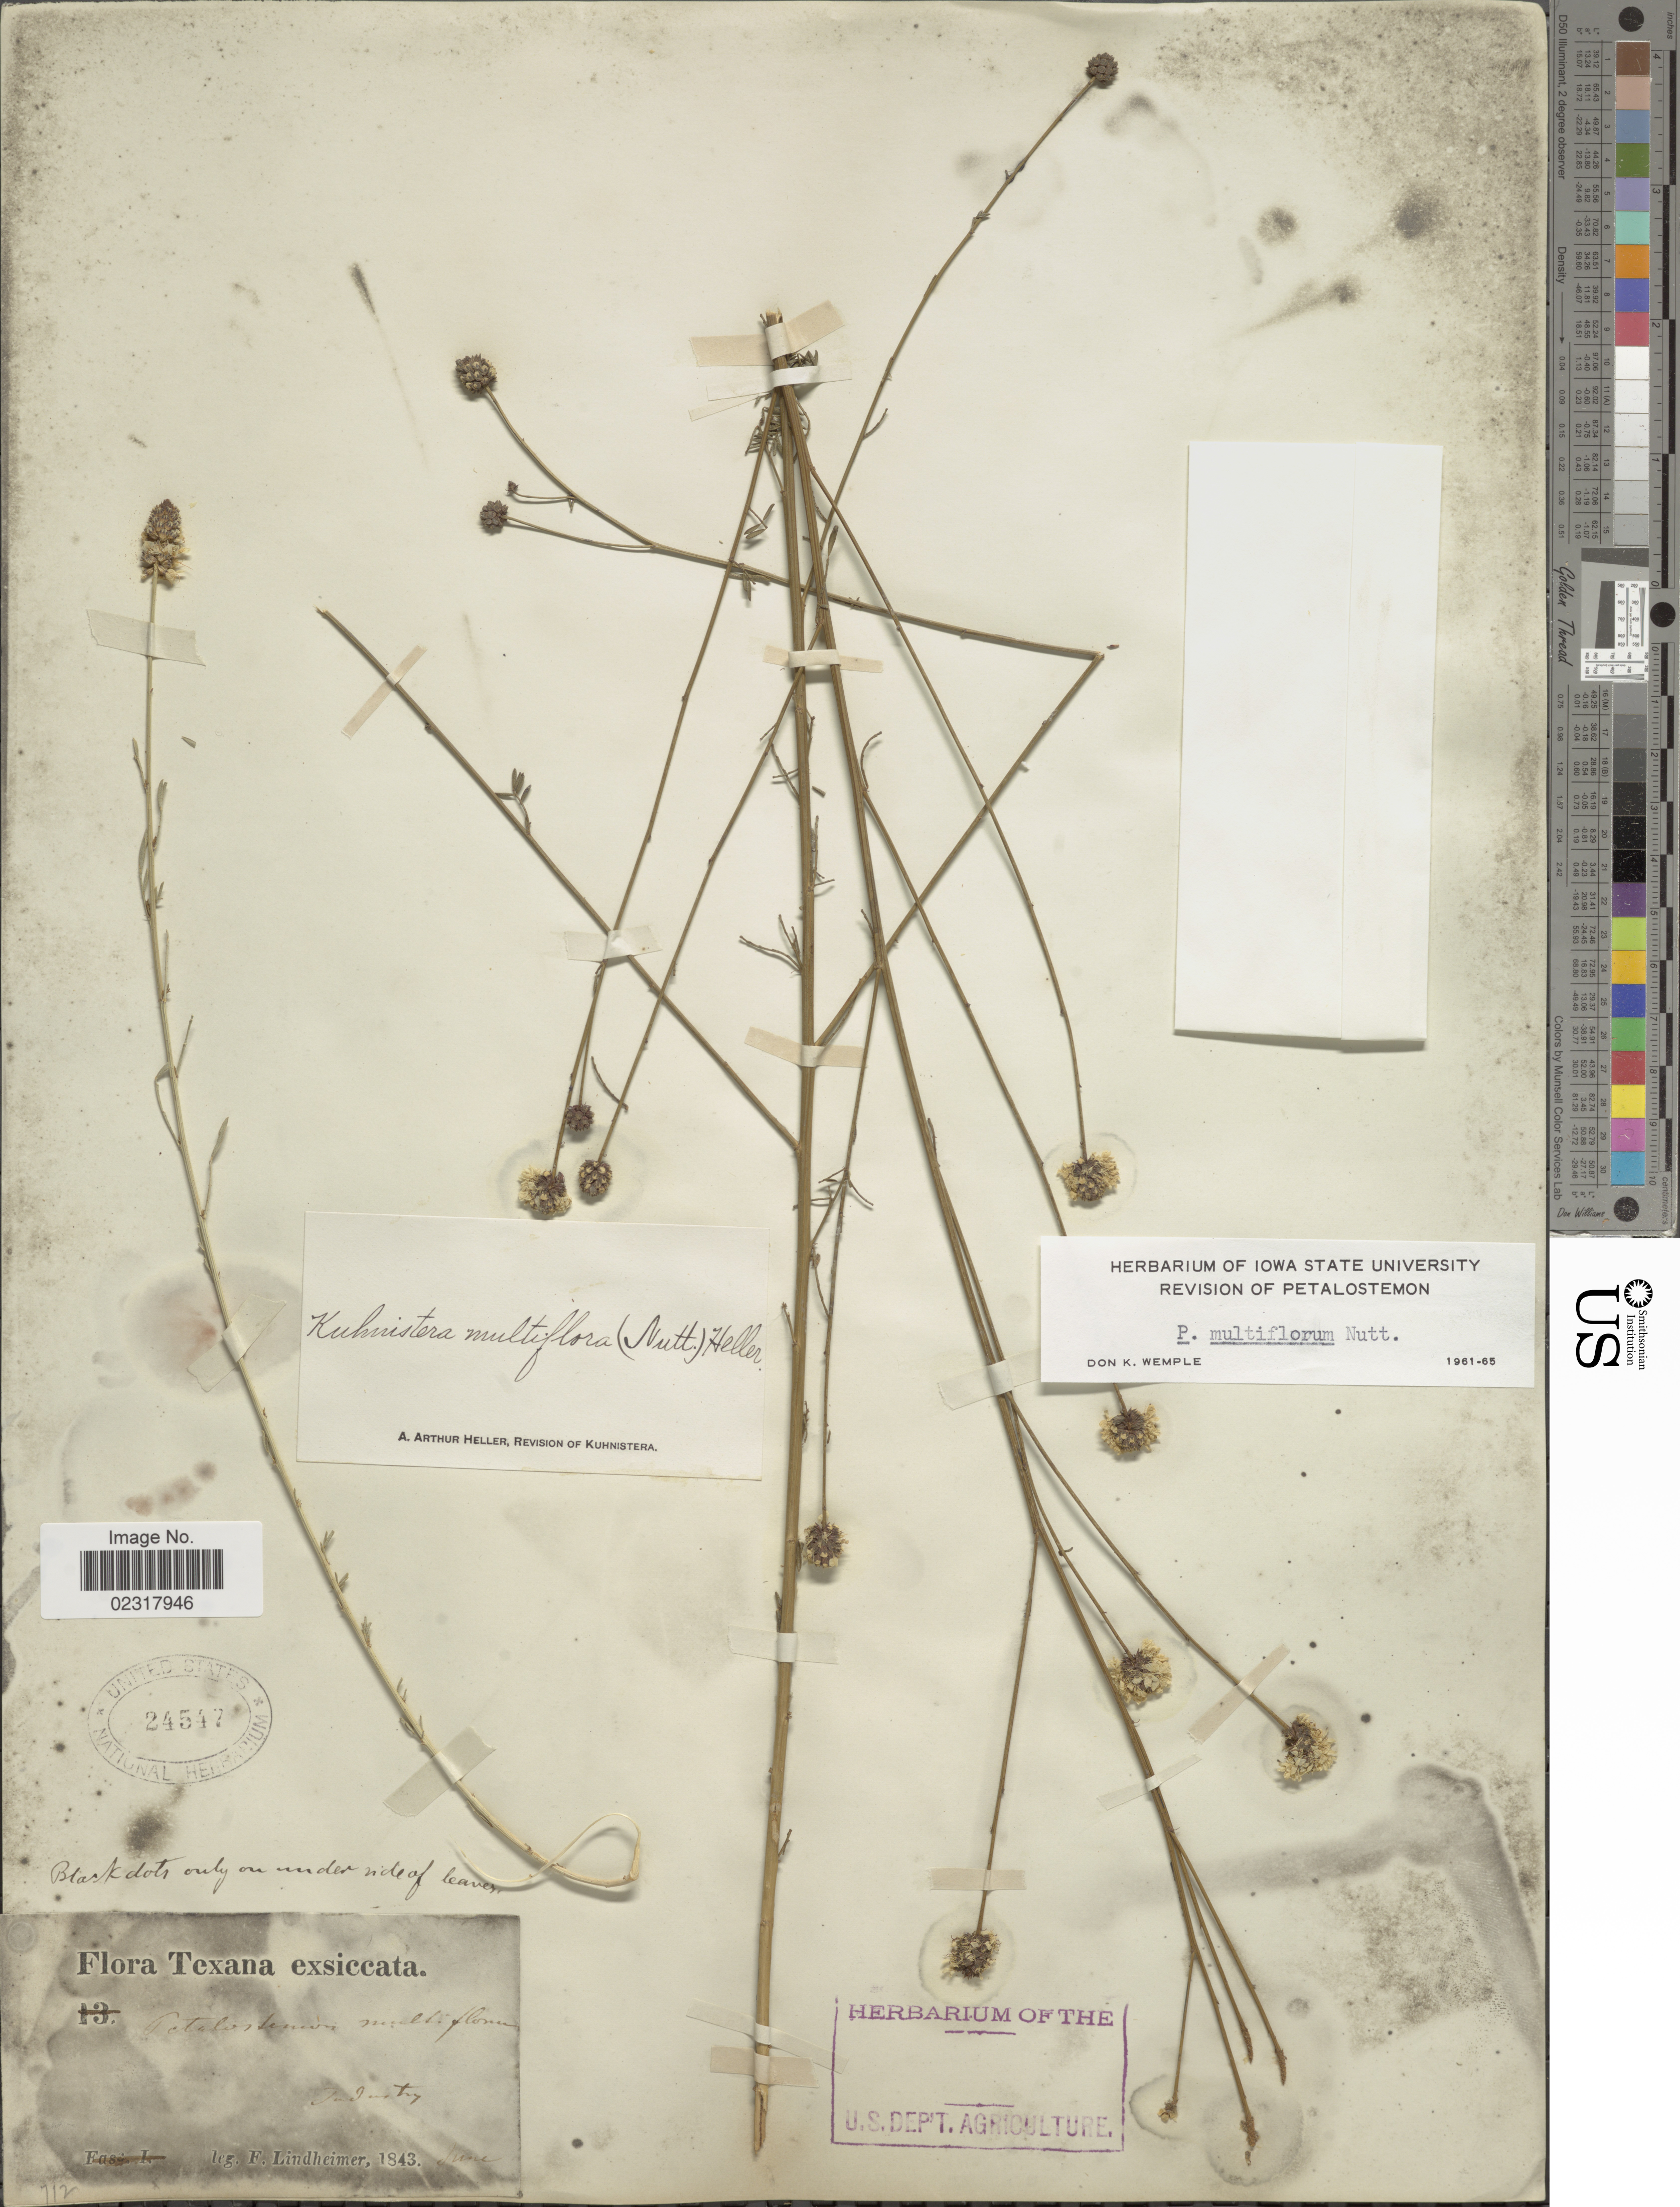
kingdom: Plantae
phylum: Tracheophyta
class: Magnoliopsida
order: Fabales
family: Fabaceae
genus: Dalea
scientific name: Dalea multiflora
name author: (Nutt.) Shinners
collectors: F. Lindheimer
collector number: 712 ?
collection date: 1843-06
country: United States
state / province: Texas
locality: Industry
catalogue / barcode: US 24547